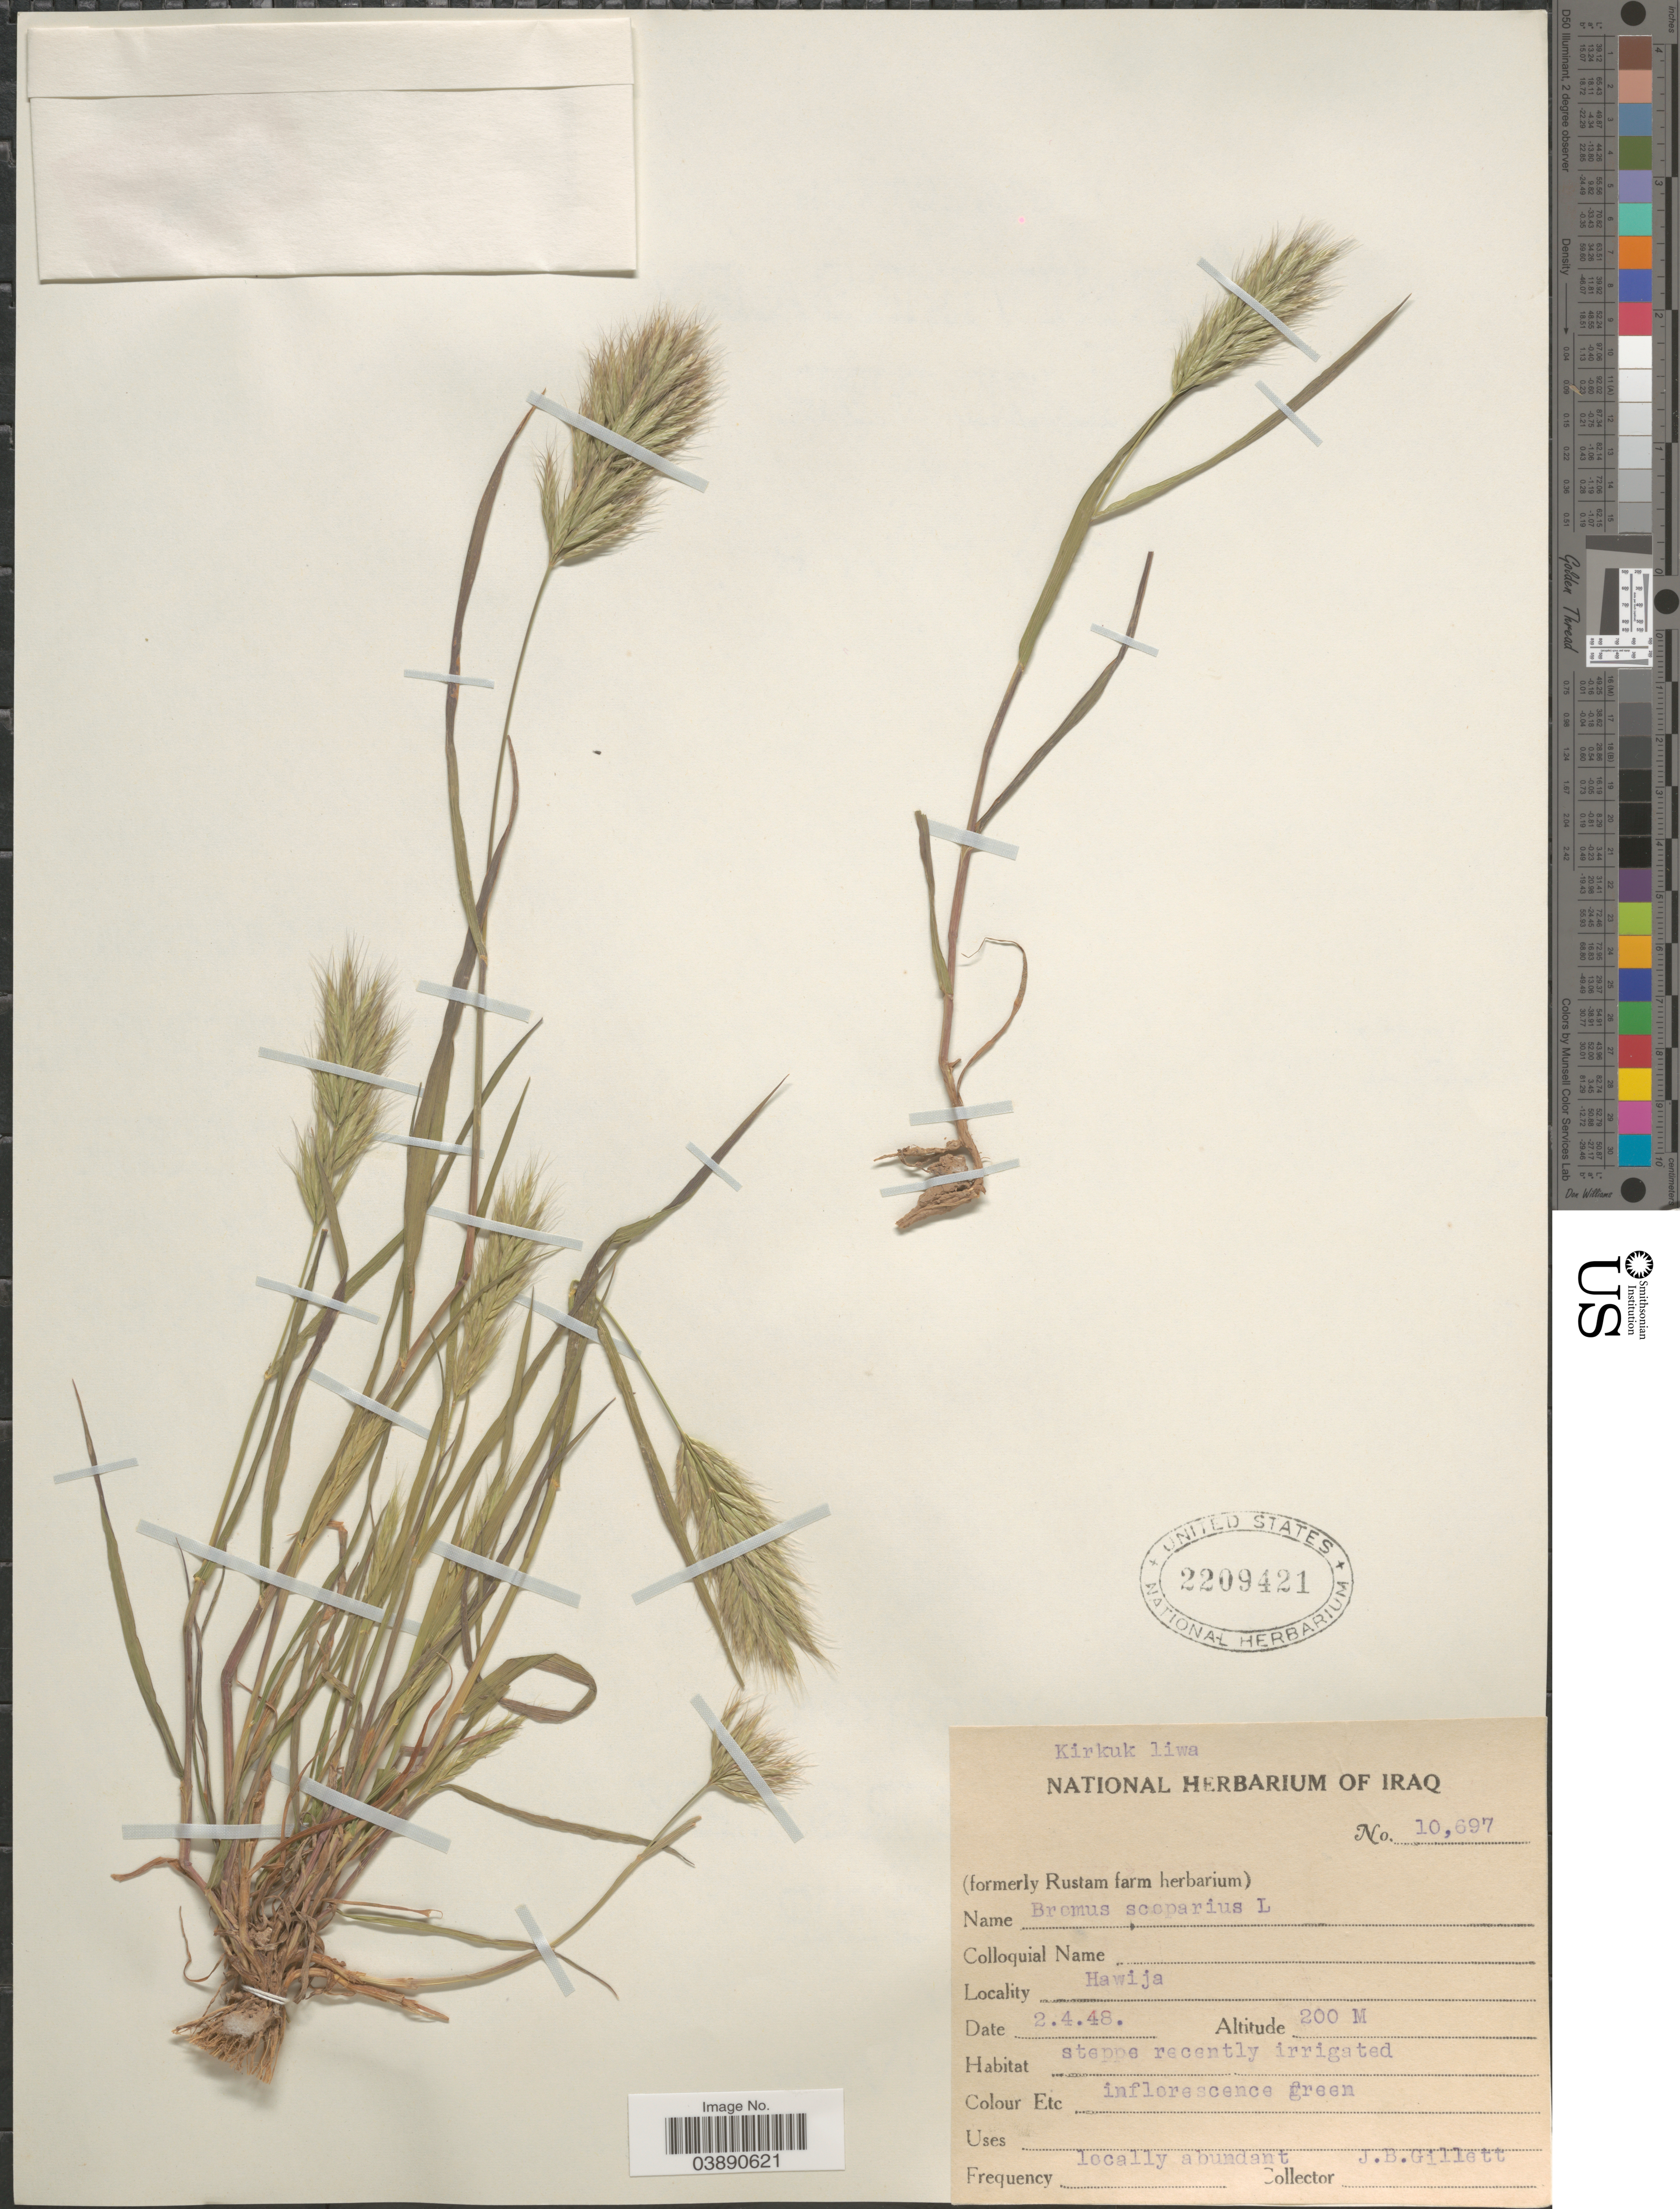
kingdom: Plantae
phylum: Tracheophyta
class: Liliopsida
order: Poales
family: Poaceae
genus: Bromus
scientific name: Bromus scoparius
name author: L.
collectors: J. B. Gillett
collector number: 10697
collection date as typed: Transcribed d/m/y: 2/4/48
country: Iraq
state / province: Kirkūk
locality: Kirkuk liwa. Hawija.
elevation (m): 200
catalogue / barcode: US 2209421